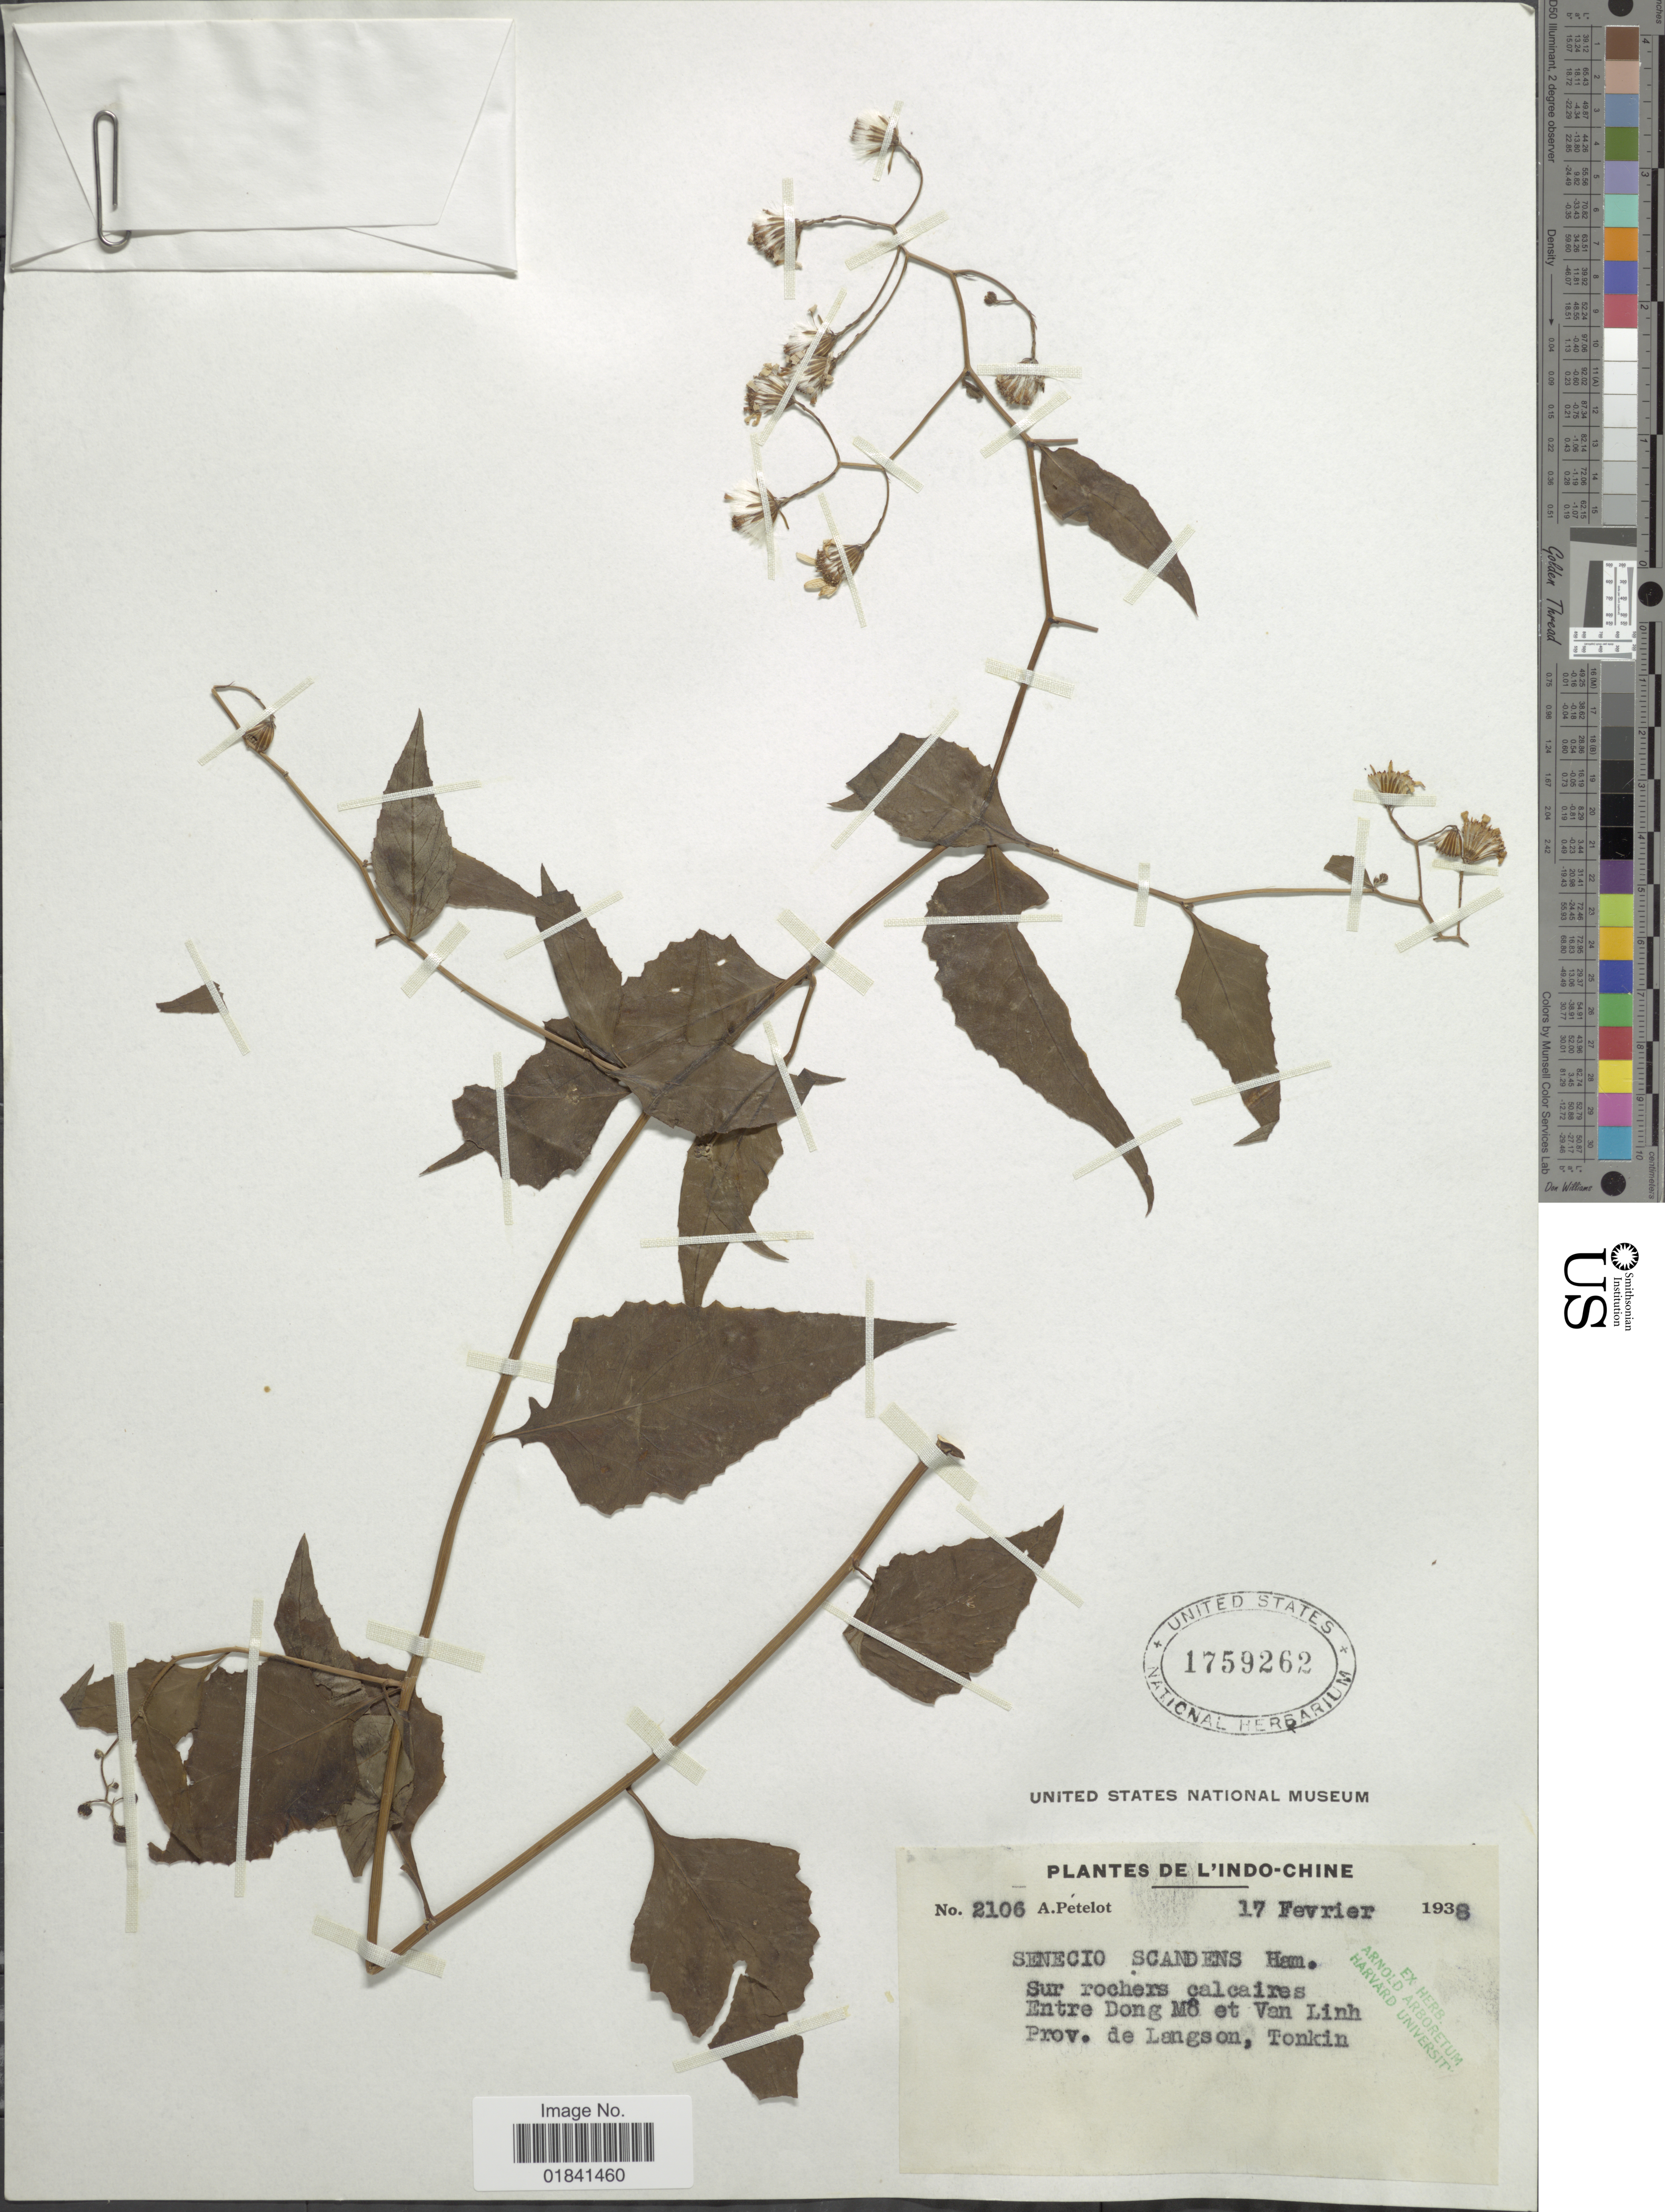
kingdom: Plantae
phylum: Tracheophyta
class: Magnoliopsida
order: Asterales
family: Asteraceae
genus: Senecio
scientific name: Senecio scandens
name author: Buch.-Ham. ex D. Don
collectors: A. Petelot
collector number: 2106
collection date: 1938-02-17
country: Vietnam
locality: Indo-Chine, Sur rochers calcaires Entre Dong M8 et Van Linh, Prov. de Langson, Tonkin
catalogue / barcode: US 1759262